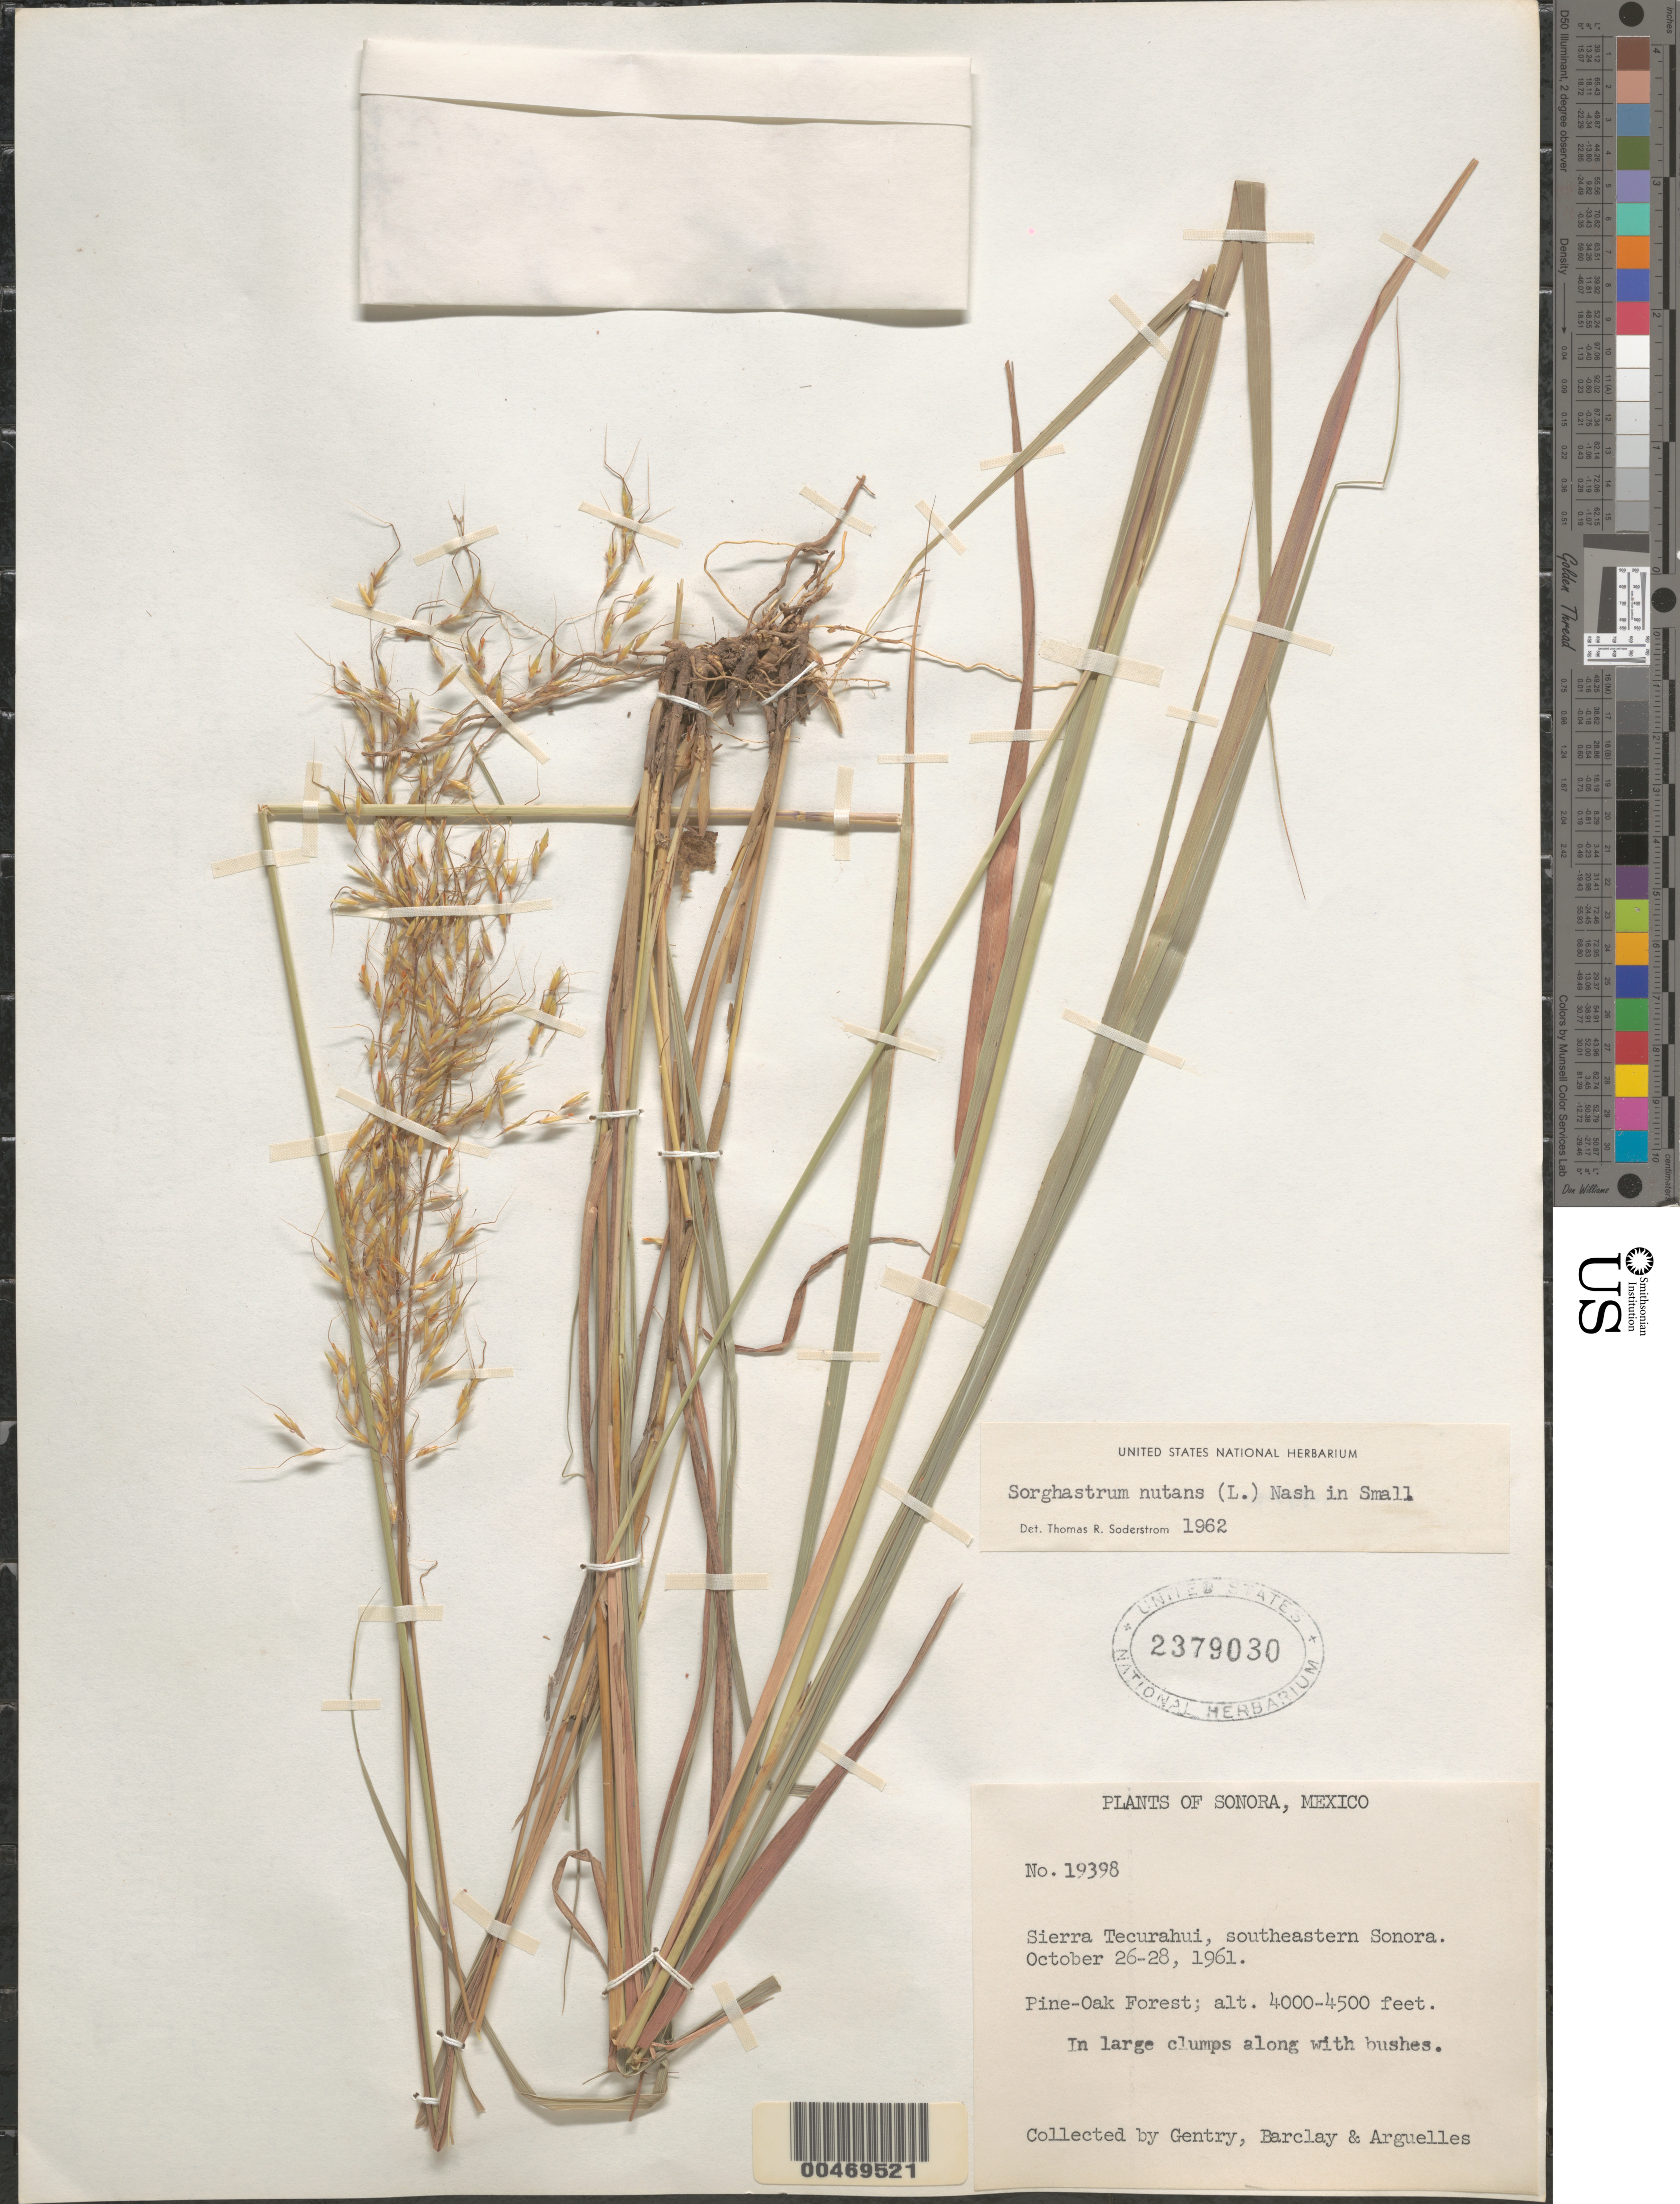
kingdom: Plantae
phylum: Tracheophyta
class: Liliopsida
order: Poales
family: Poaceae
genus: Sorghastrum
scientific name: Sorghastrum nutans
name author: (L.) Nash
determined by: Soderstrom, T. R.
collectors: Gentry, --, A. S. Barclay & J. Arguelles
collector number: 19398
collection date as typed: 26 Oct 1961 to 28 Oct 1961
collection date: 1961-10-26/1961-10-28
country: Mexico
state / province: Sonora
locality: Sierra Tecurahui, SE Sonora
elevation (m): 1219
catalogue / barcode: US 2379030